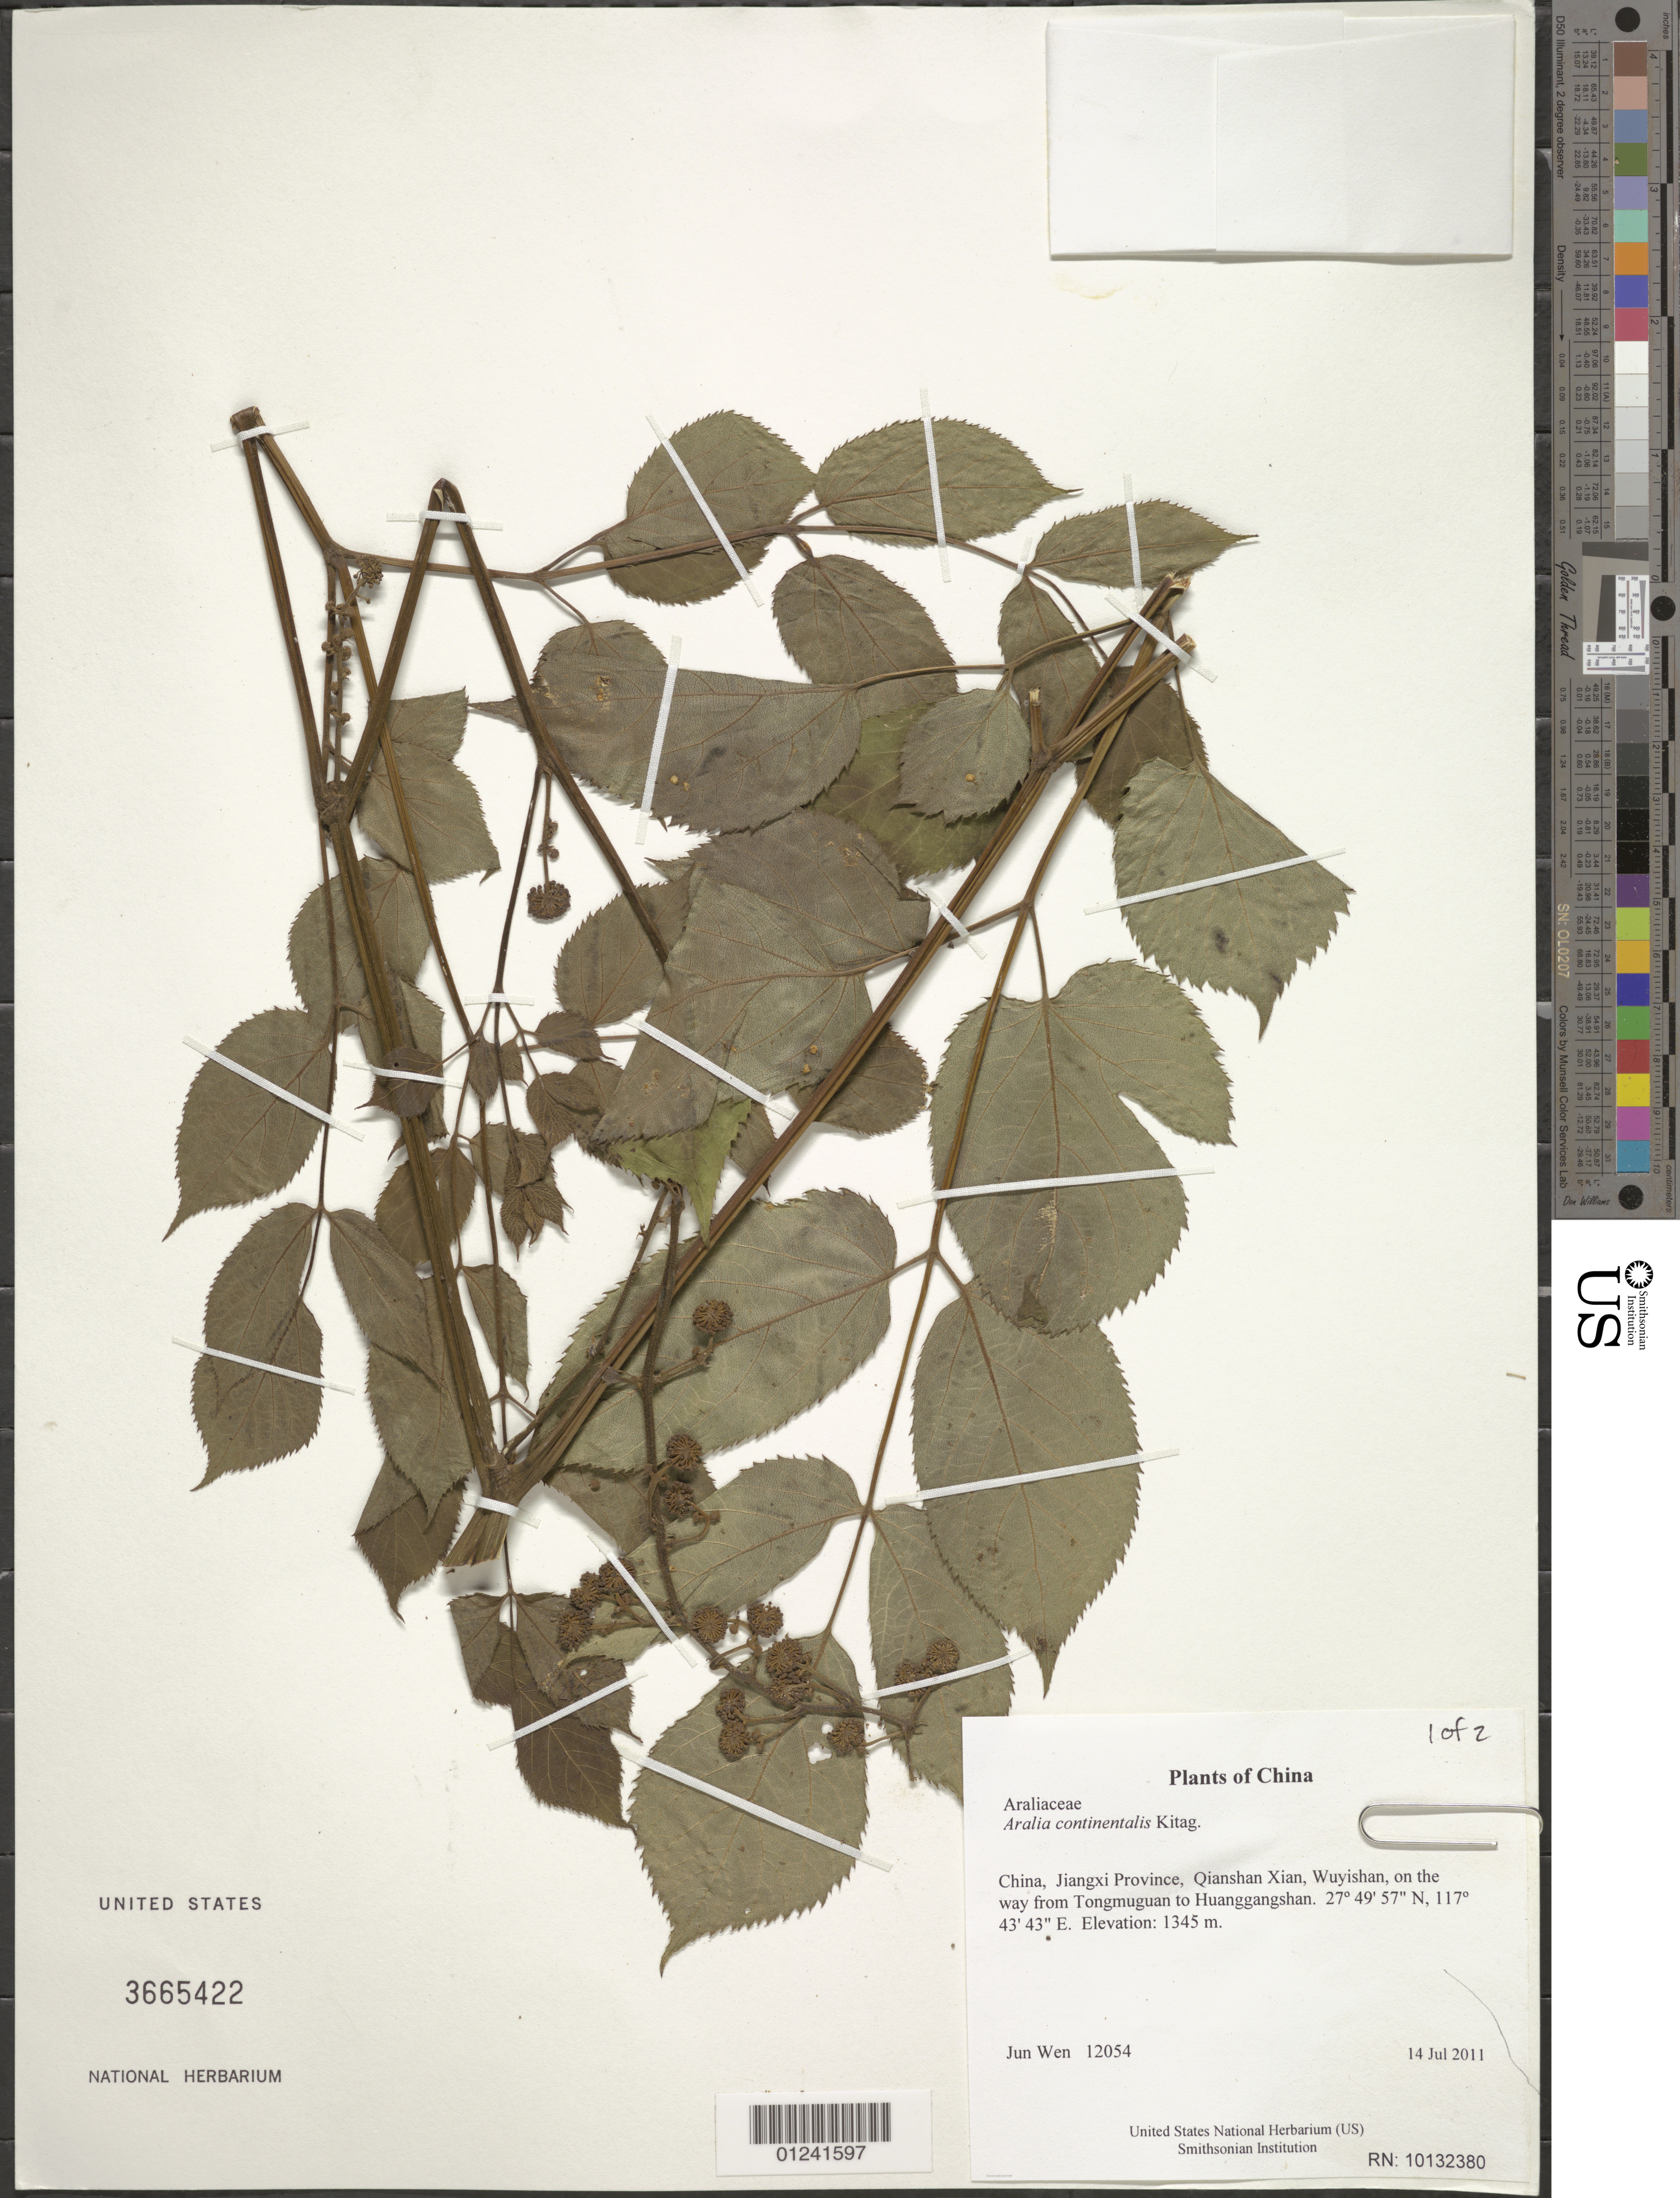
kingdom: Plantae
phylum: Tracheophyta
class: Magnoliopsida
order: Apiales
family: Araliaceae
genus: Aralia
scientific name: Aralia continentalis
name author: Kitag.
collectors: J. Wen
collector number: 12054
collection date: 2011-07-14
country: China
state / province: Jiangxi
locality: Qianshan Xian, Wuyishan, on the way from Tongmuguan to Huanggangshan.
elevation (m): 1345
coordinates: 27 49.947 N, 117 43.711 E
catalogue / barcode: US 3665422